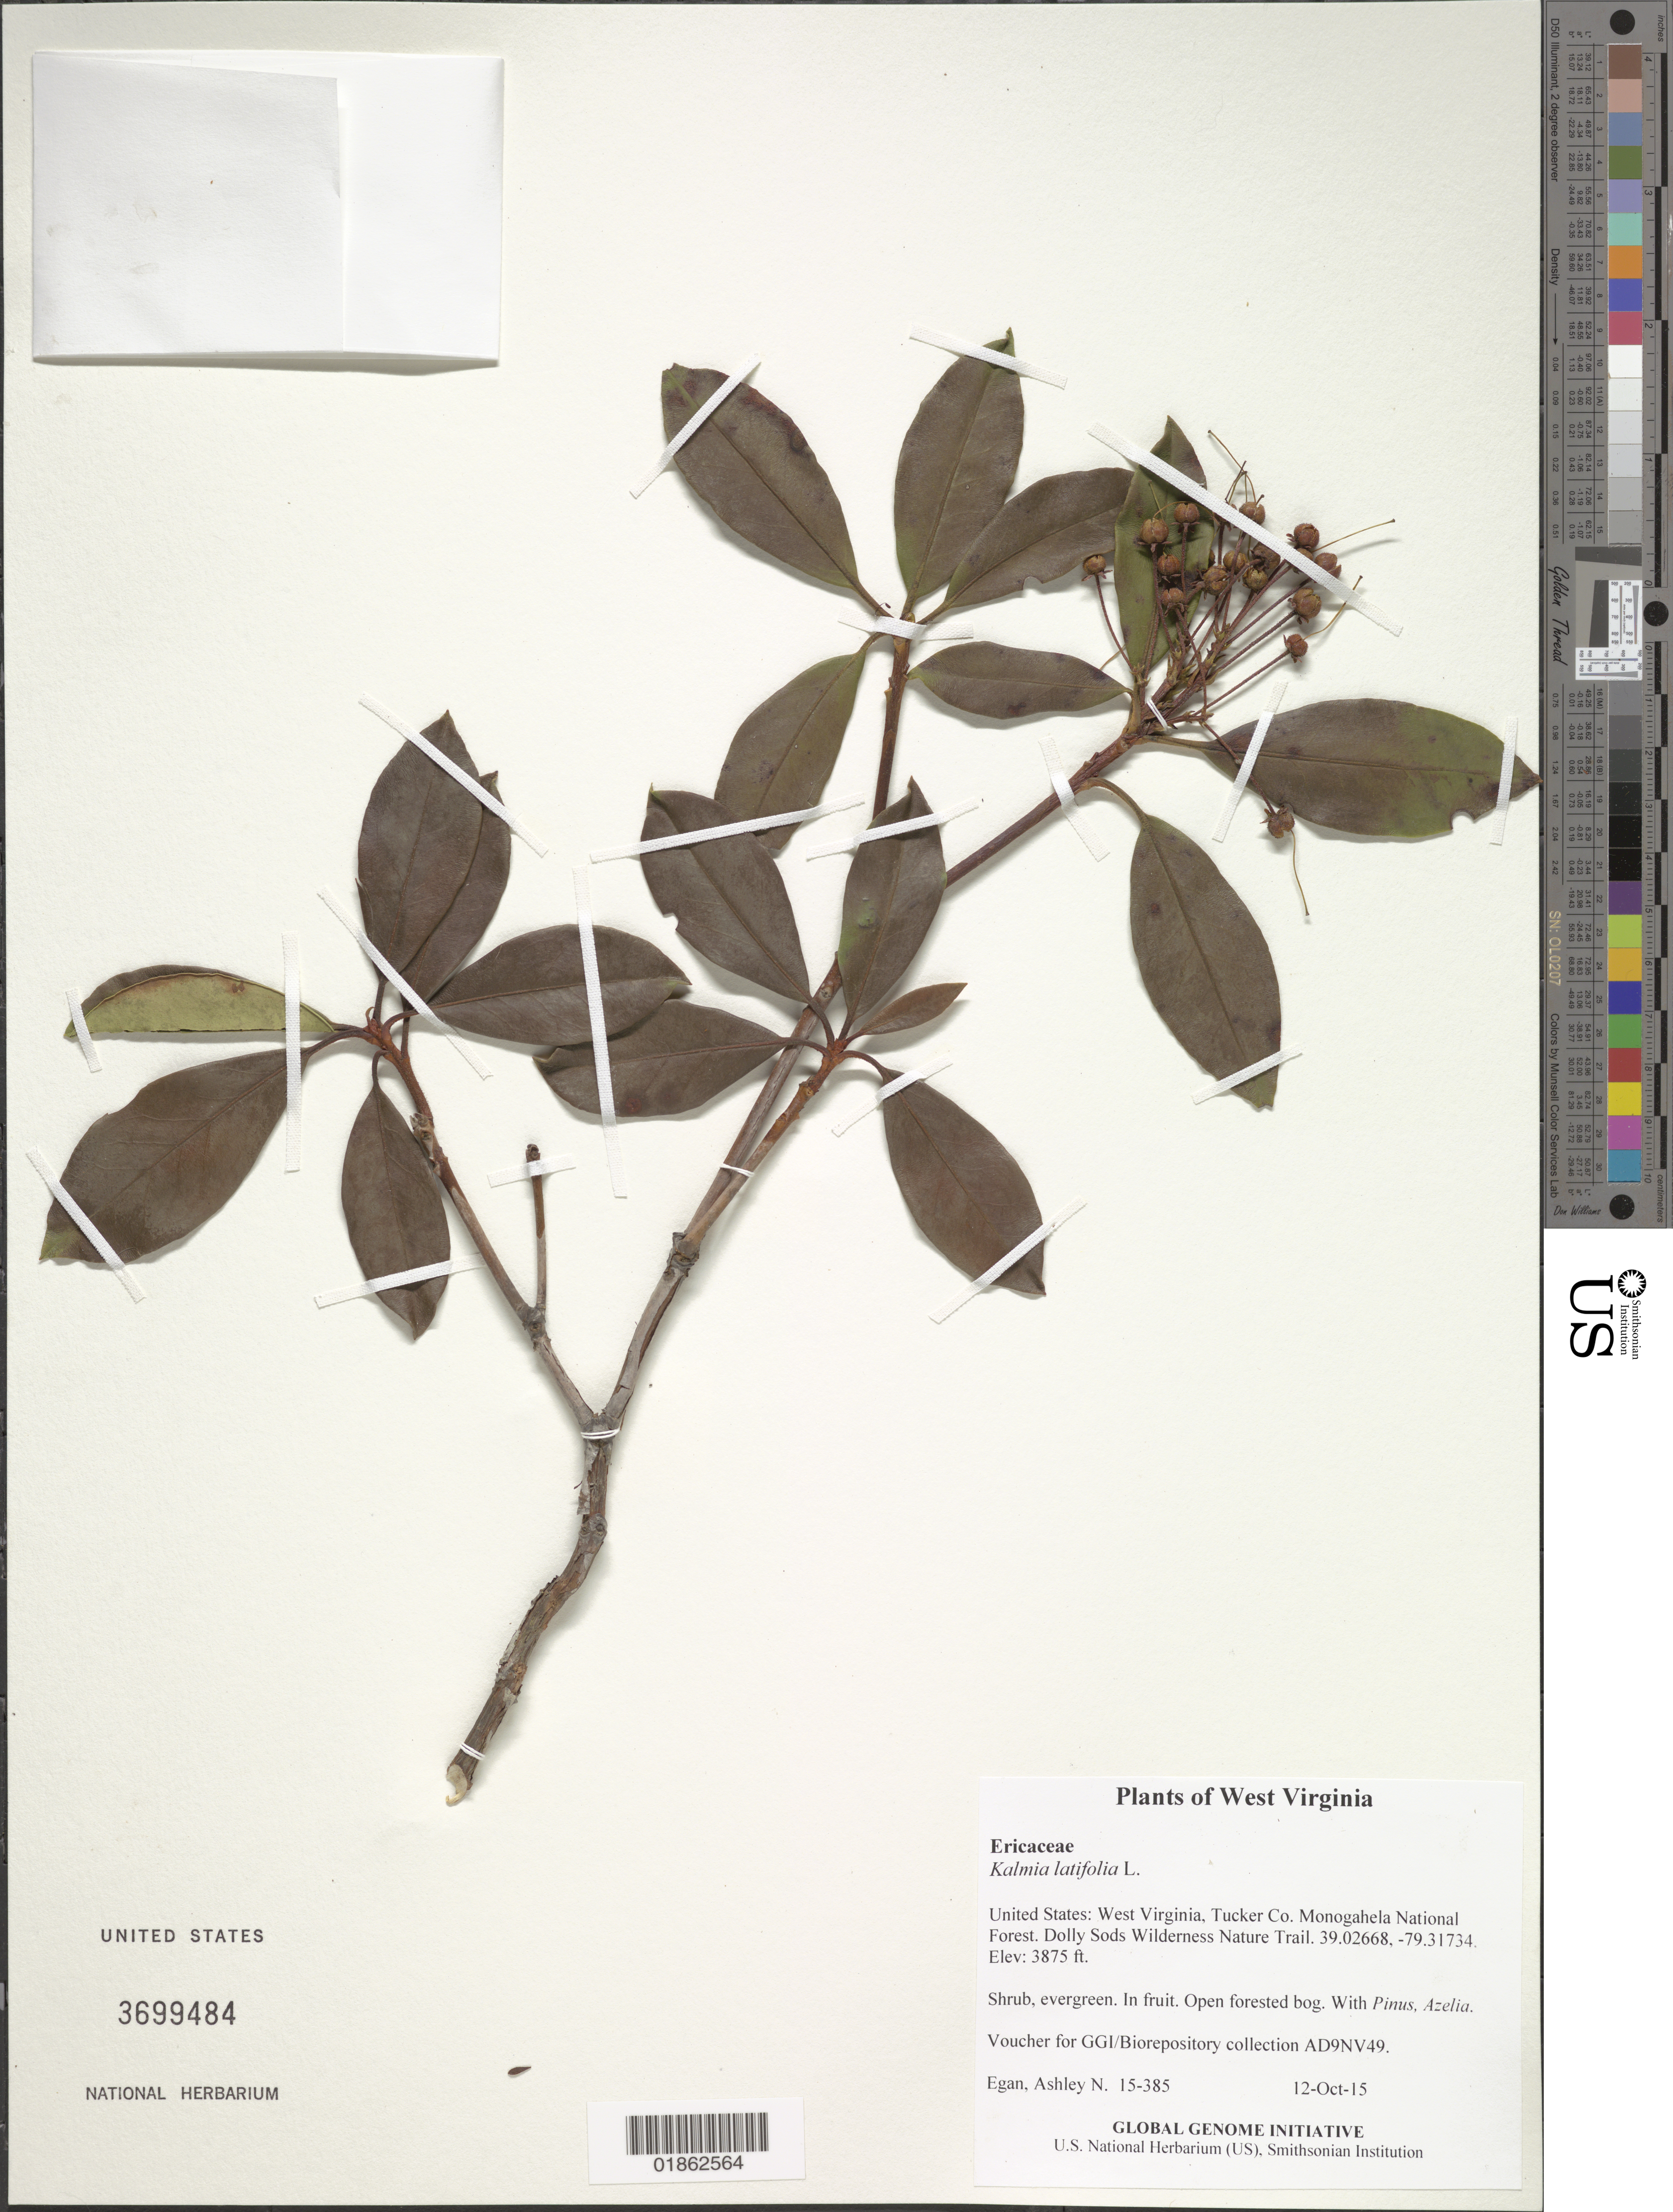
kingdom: Plantae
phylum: Tracheophyta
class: Magnoliopsida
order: Ericales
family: Ericaceae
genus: Kalmia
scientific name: Kalmia latifolia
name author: L.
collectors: A. N. Egan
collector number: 15-385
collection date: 2015-10-12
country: United States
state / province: West Virginia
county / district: Tucker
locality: Monogahela National Forest. Dolly Sods Wilderness Nature Trail.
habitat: Open forested bog.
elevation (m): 1181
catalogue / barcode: US 3699484